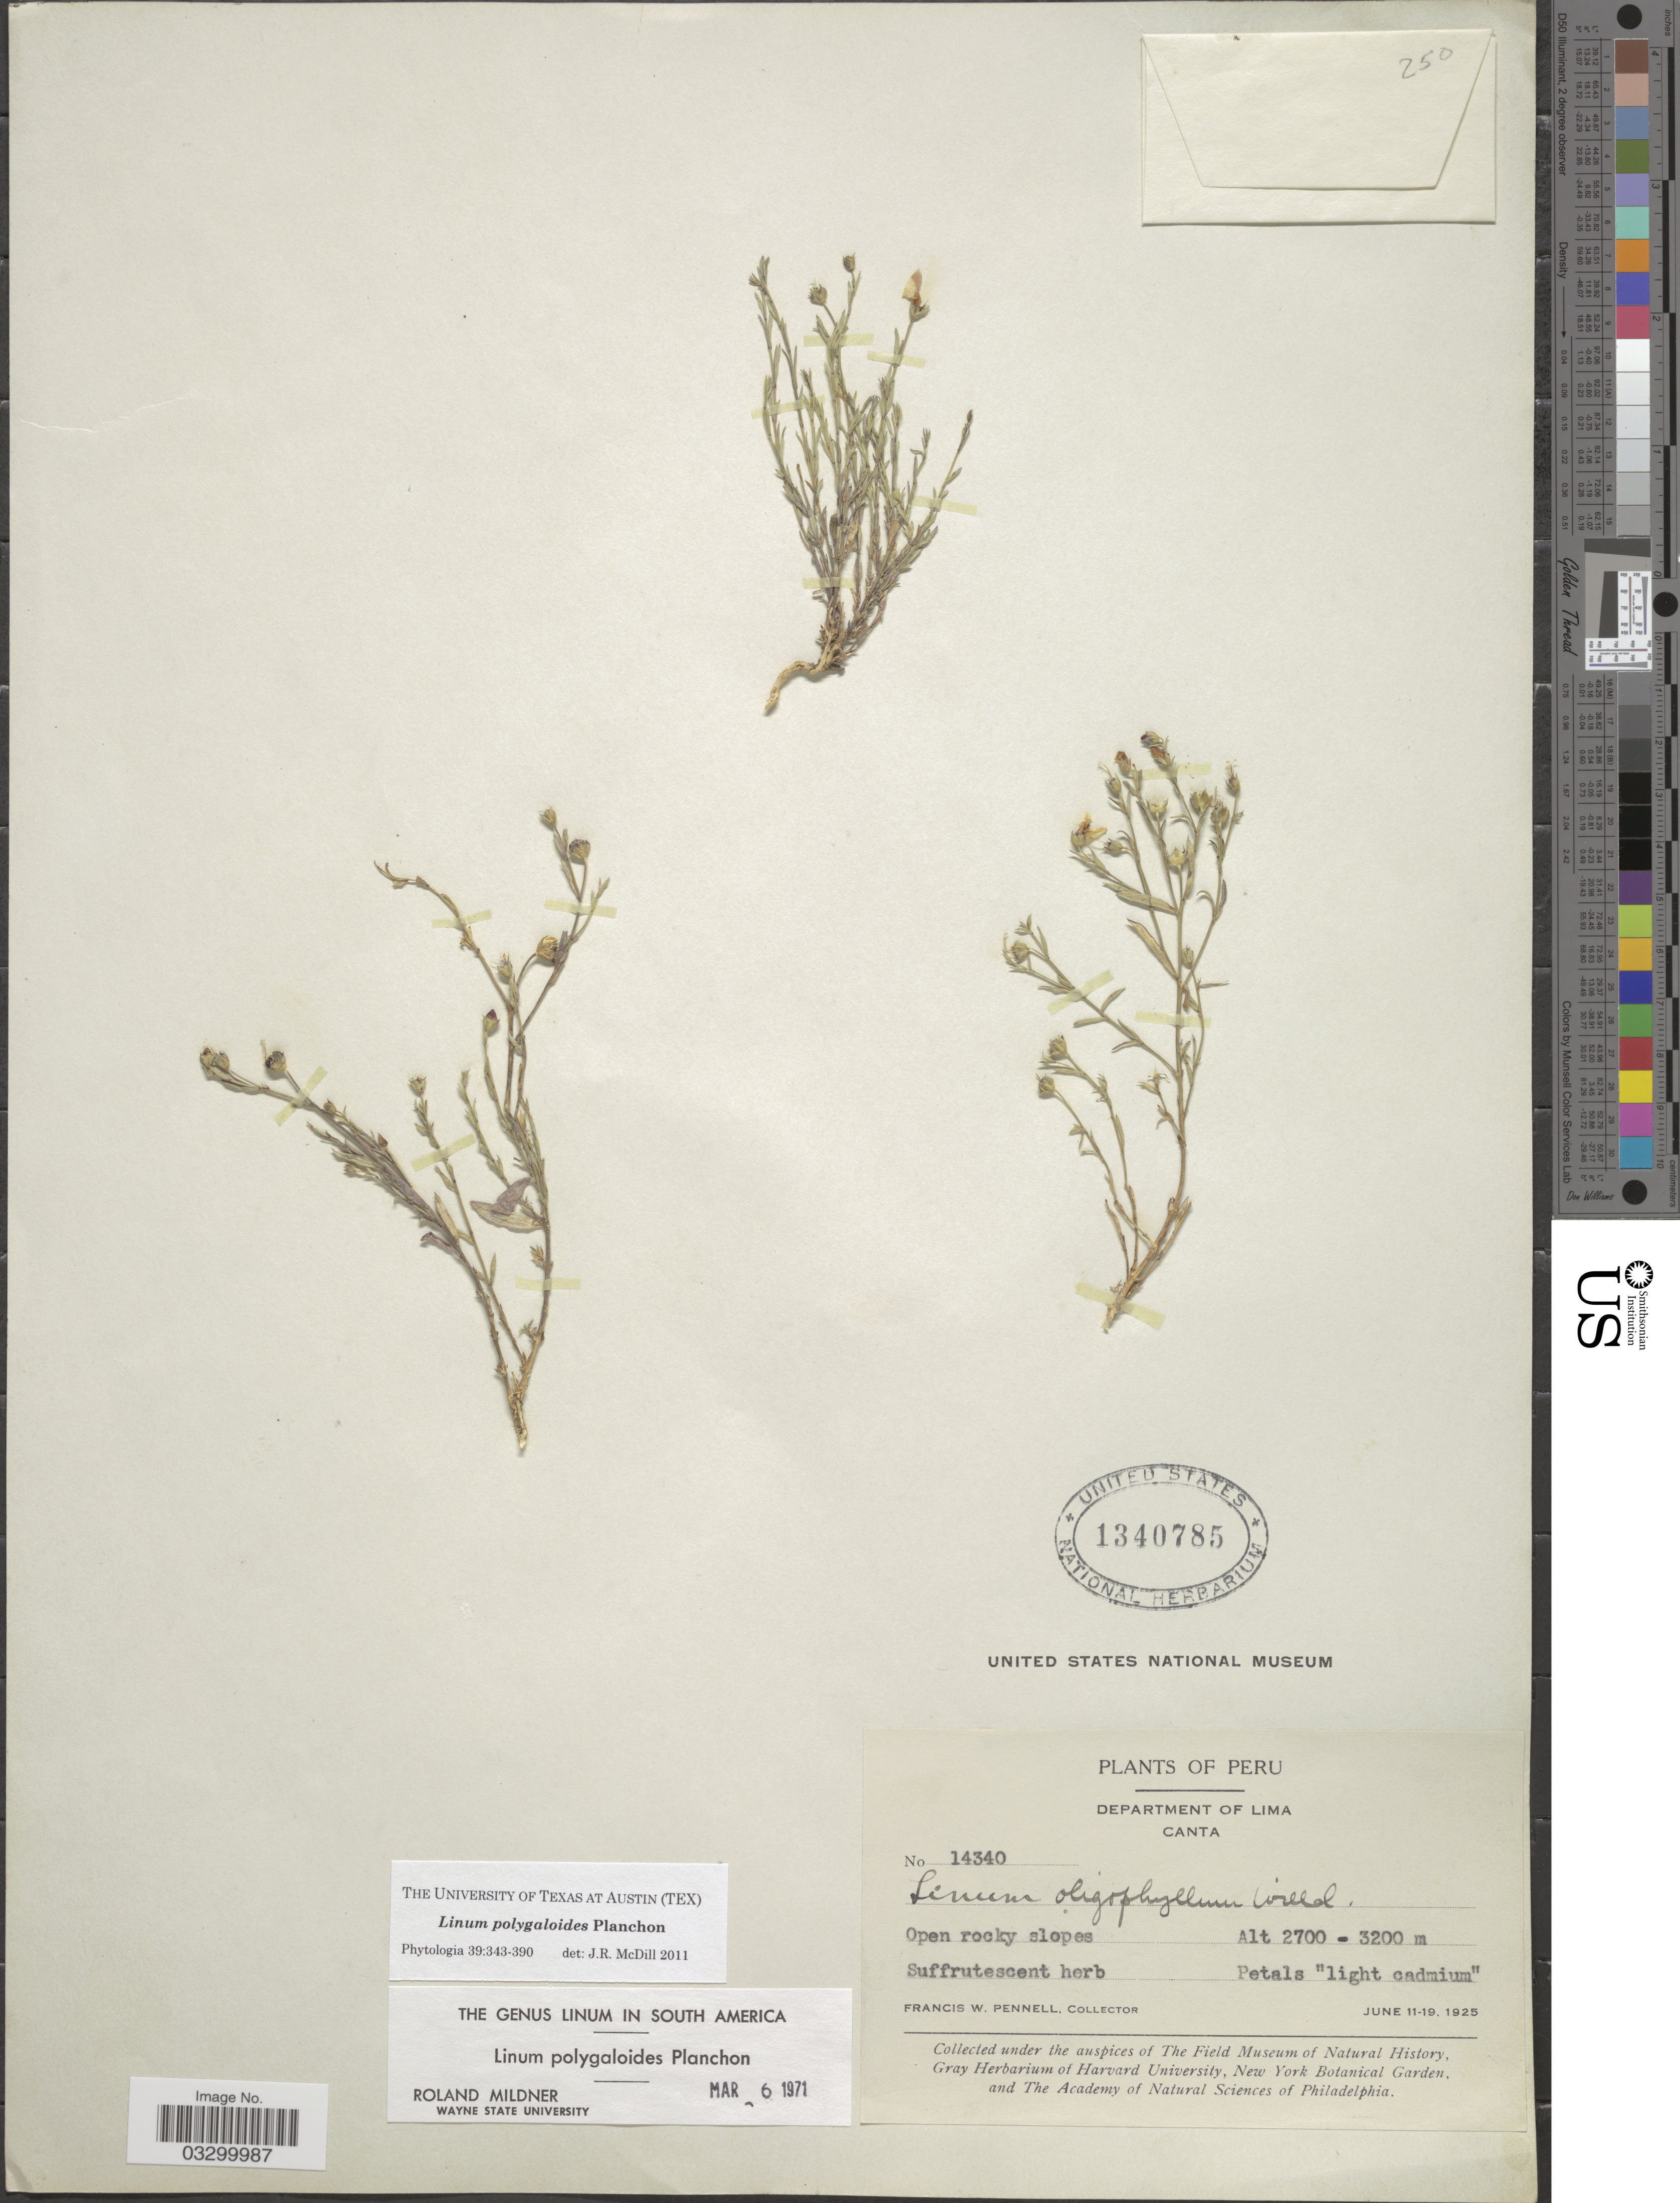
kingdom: Plantae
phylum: Tracheophyta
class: Magnoliopsida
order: Malpighiales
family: Linaceae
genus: Linum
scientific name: Linum polygaloides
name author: Planch.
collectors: F. W. Pennell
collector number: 14340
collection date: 1925-06-11/1925-06-19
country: Peru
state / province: Lima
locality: Department of Lima. Canta.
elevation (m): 2700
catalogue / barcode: US 1340785